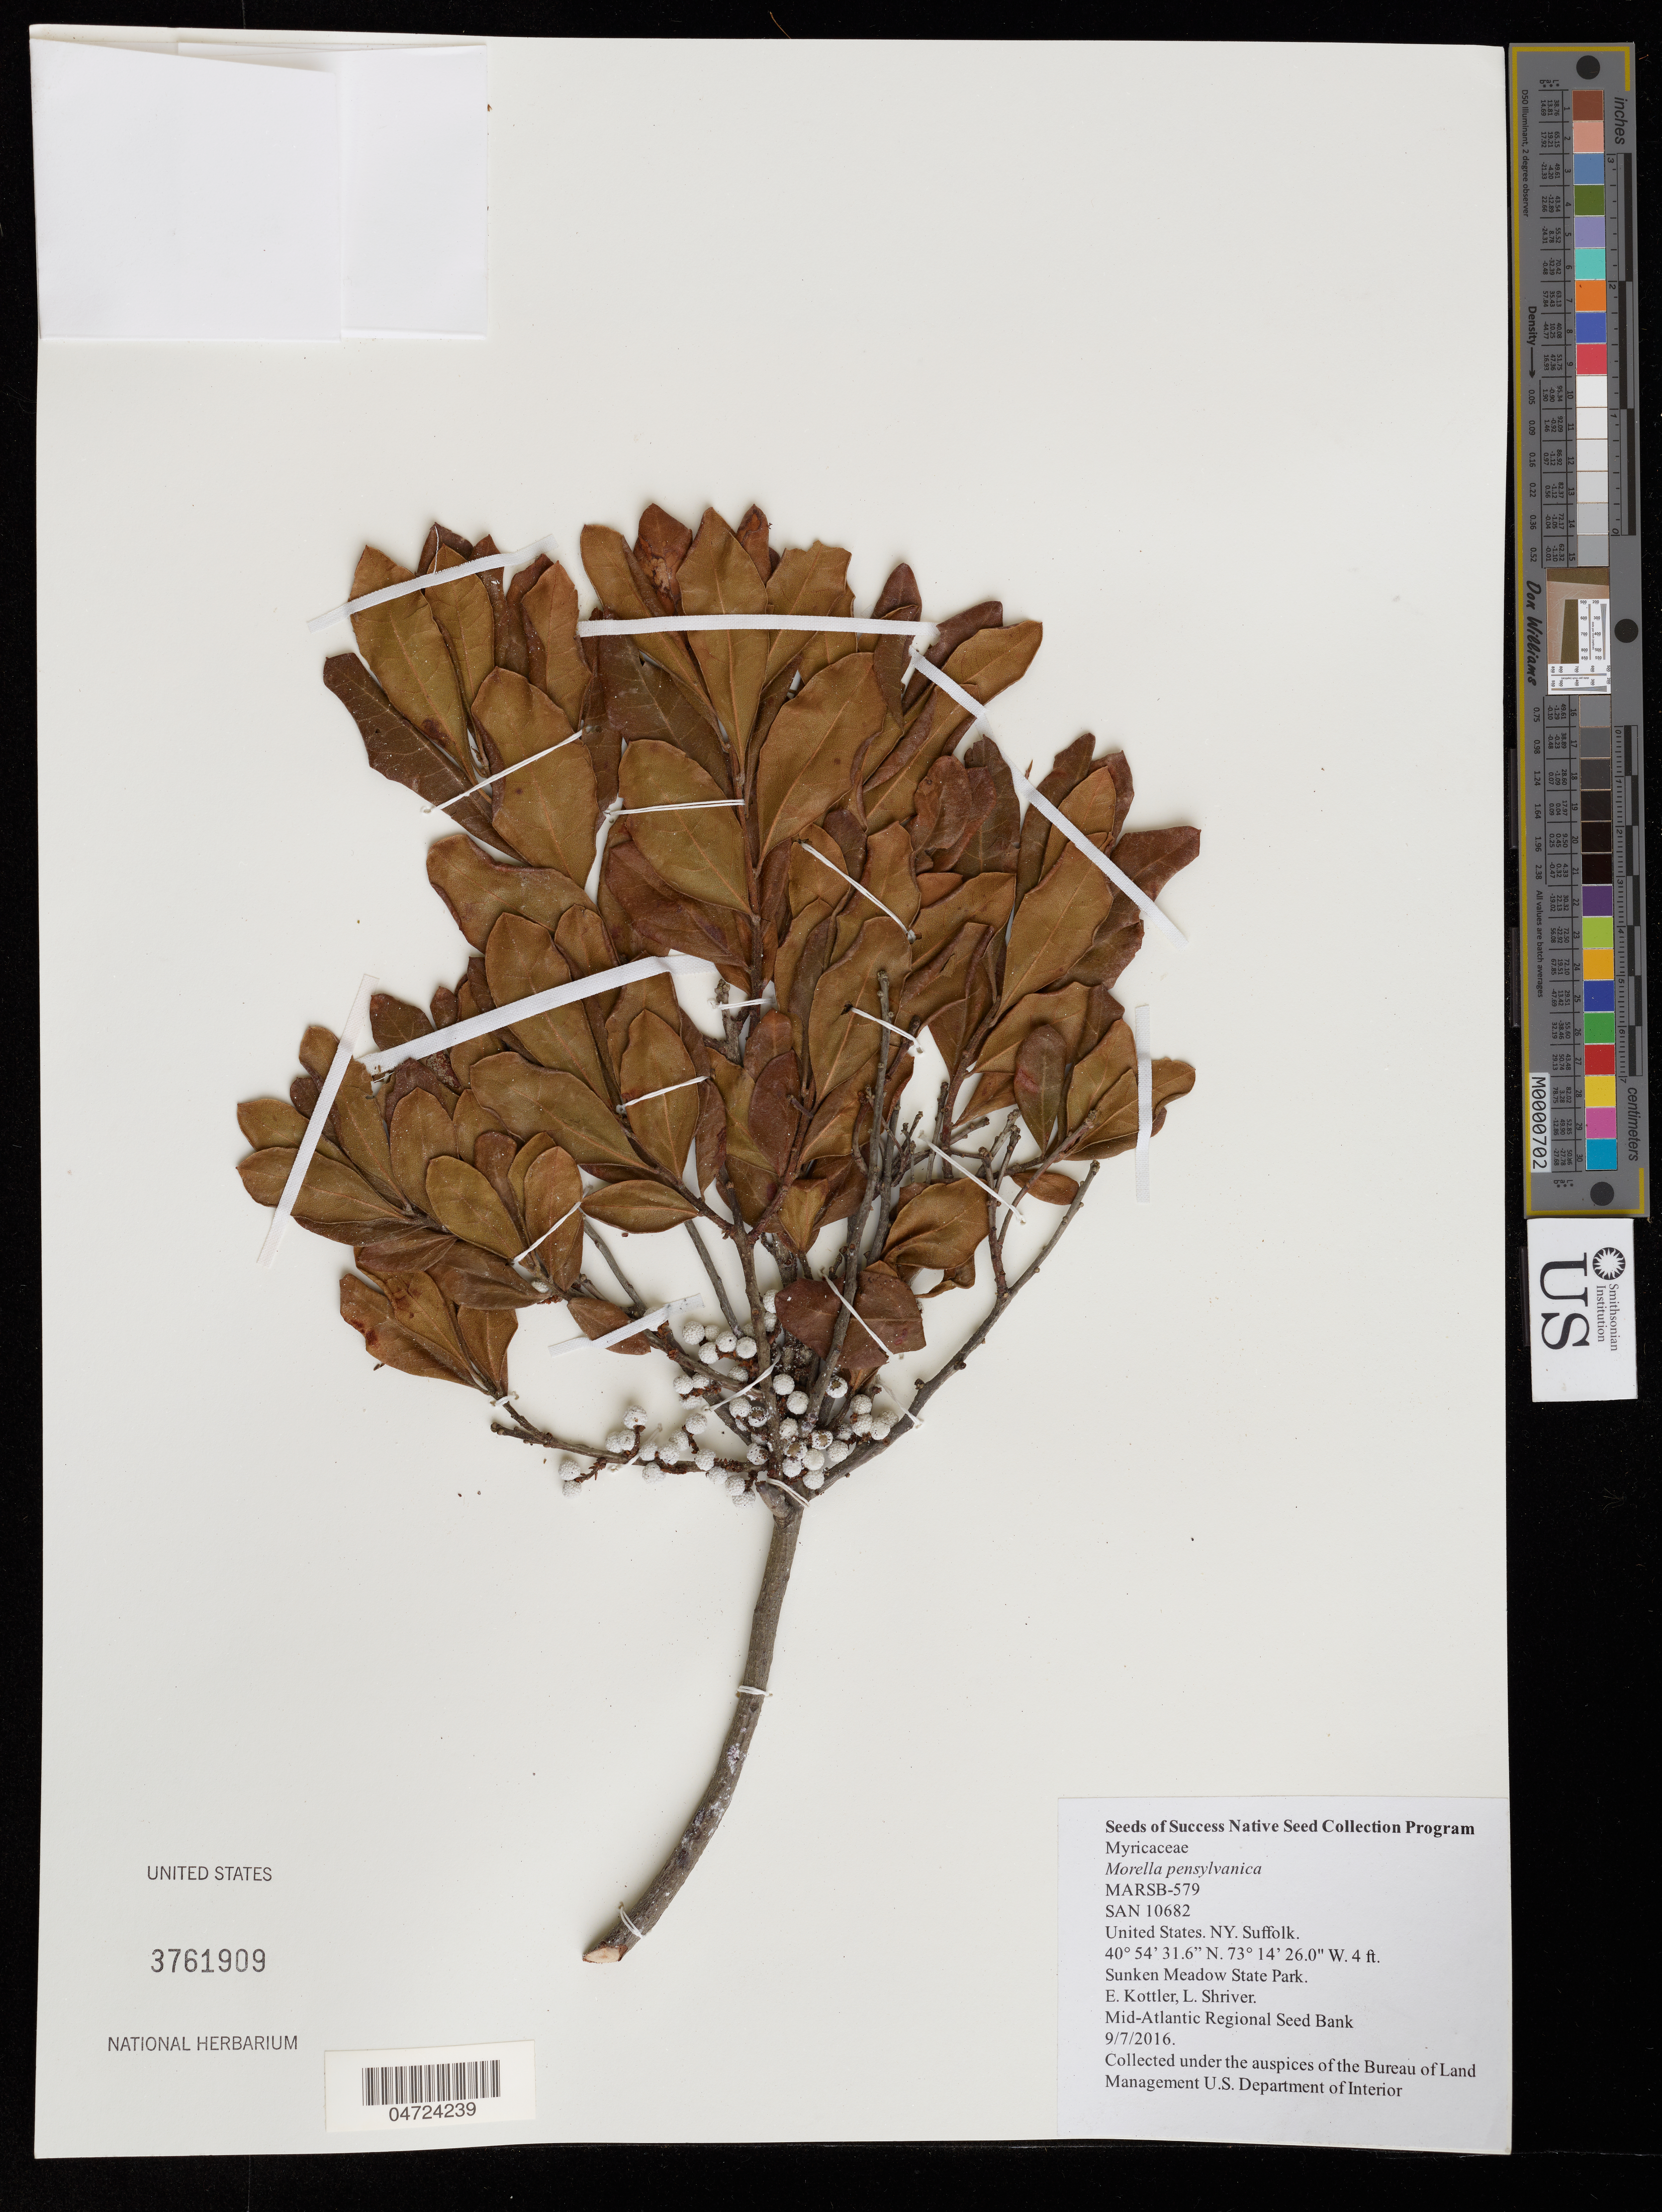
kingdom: Plantae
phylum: Tracheophyta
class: Magnoliopsida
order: Fagales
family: Myricaceae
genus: Morella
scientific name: Morella pensylvanica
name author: (Mirb.) Kartesz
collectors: E. Kottler & L. Shriver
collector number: MARSB-579/SAN10682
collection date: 2016-09-07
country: United States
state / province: New York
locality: Suffolk. Sunken Meadow State Park.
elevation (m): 1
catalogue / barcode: US 3761909